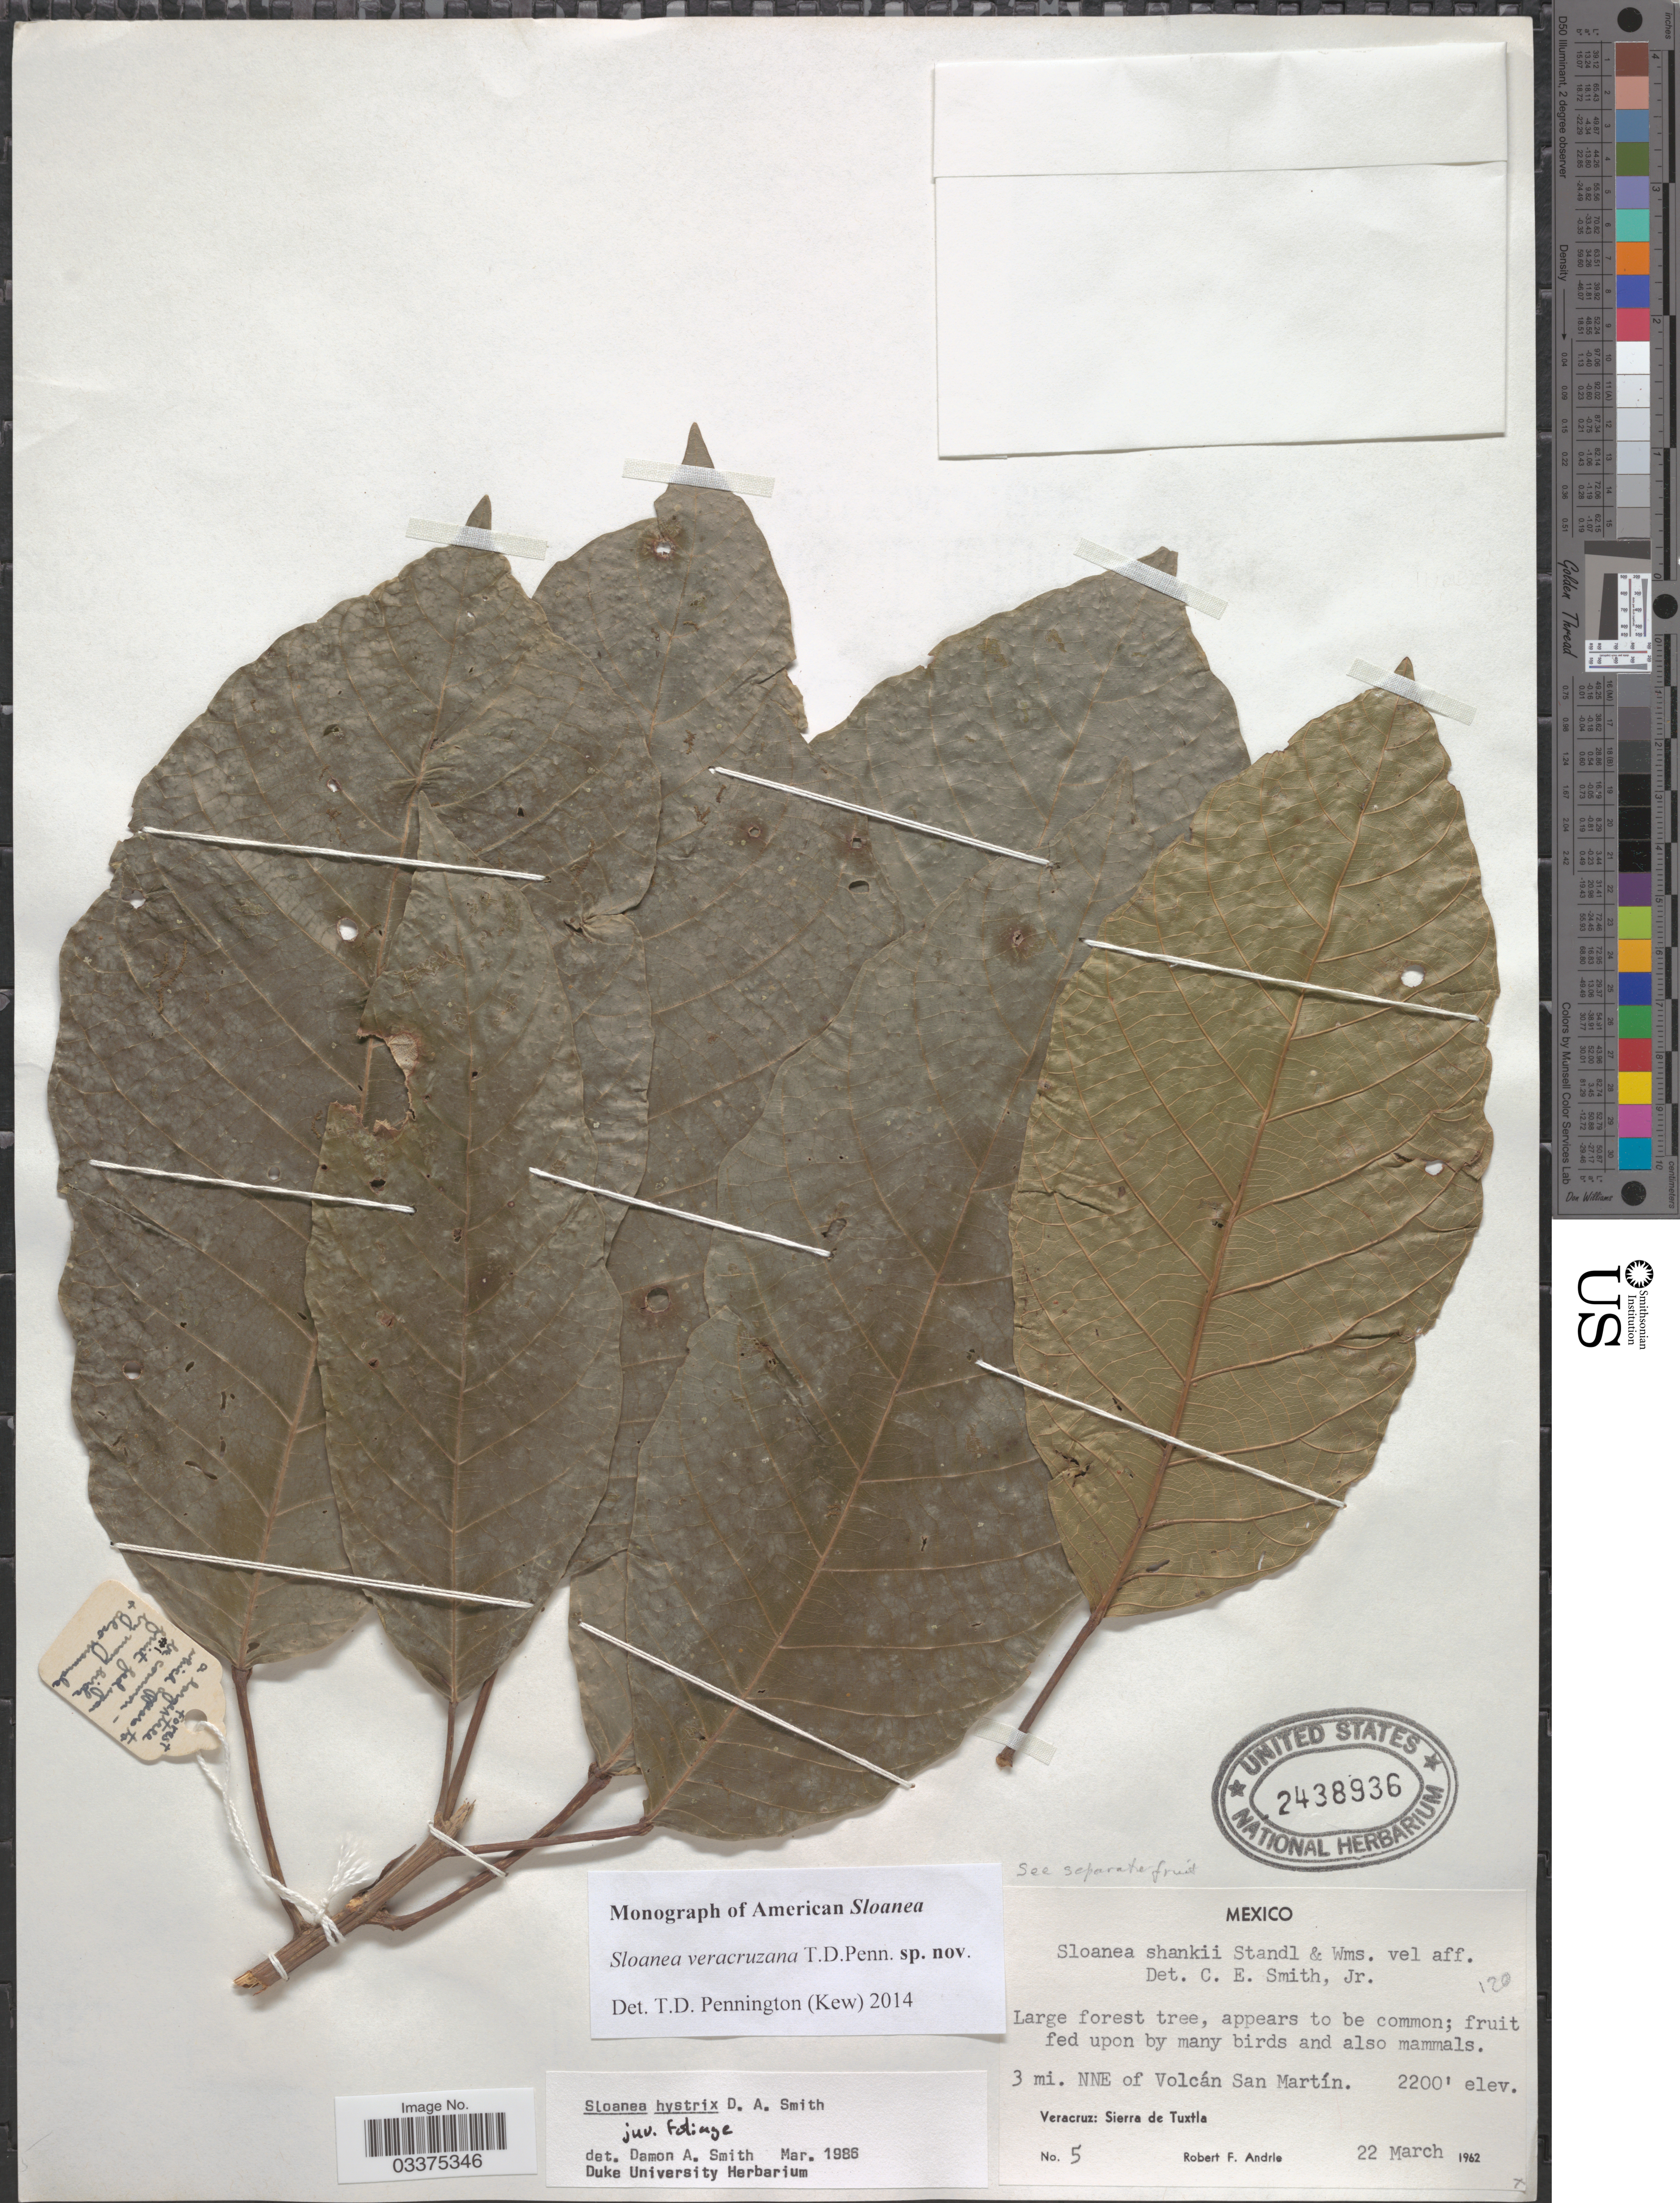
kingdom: Plantae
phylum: Tracheophyta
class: Magnoliopsida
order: Oxalidales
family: Elaeocarpaceae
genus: Sloanea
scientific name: Sloanea sp.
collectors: R. Andrie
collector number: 5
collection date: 1962-03-22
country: Mexico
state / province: Veracruz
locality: Veracruz: Sierra de Tuxtla. 3 mi. NNE of Volcán San Martín.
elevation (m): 671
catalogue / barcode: US 2438936